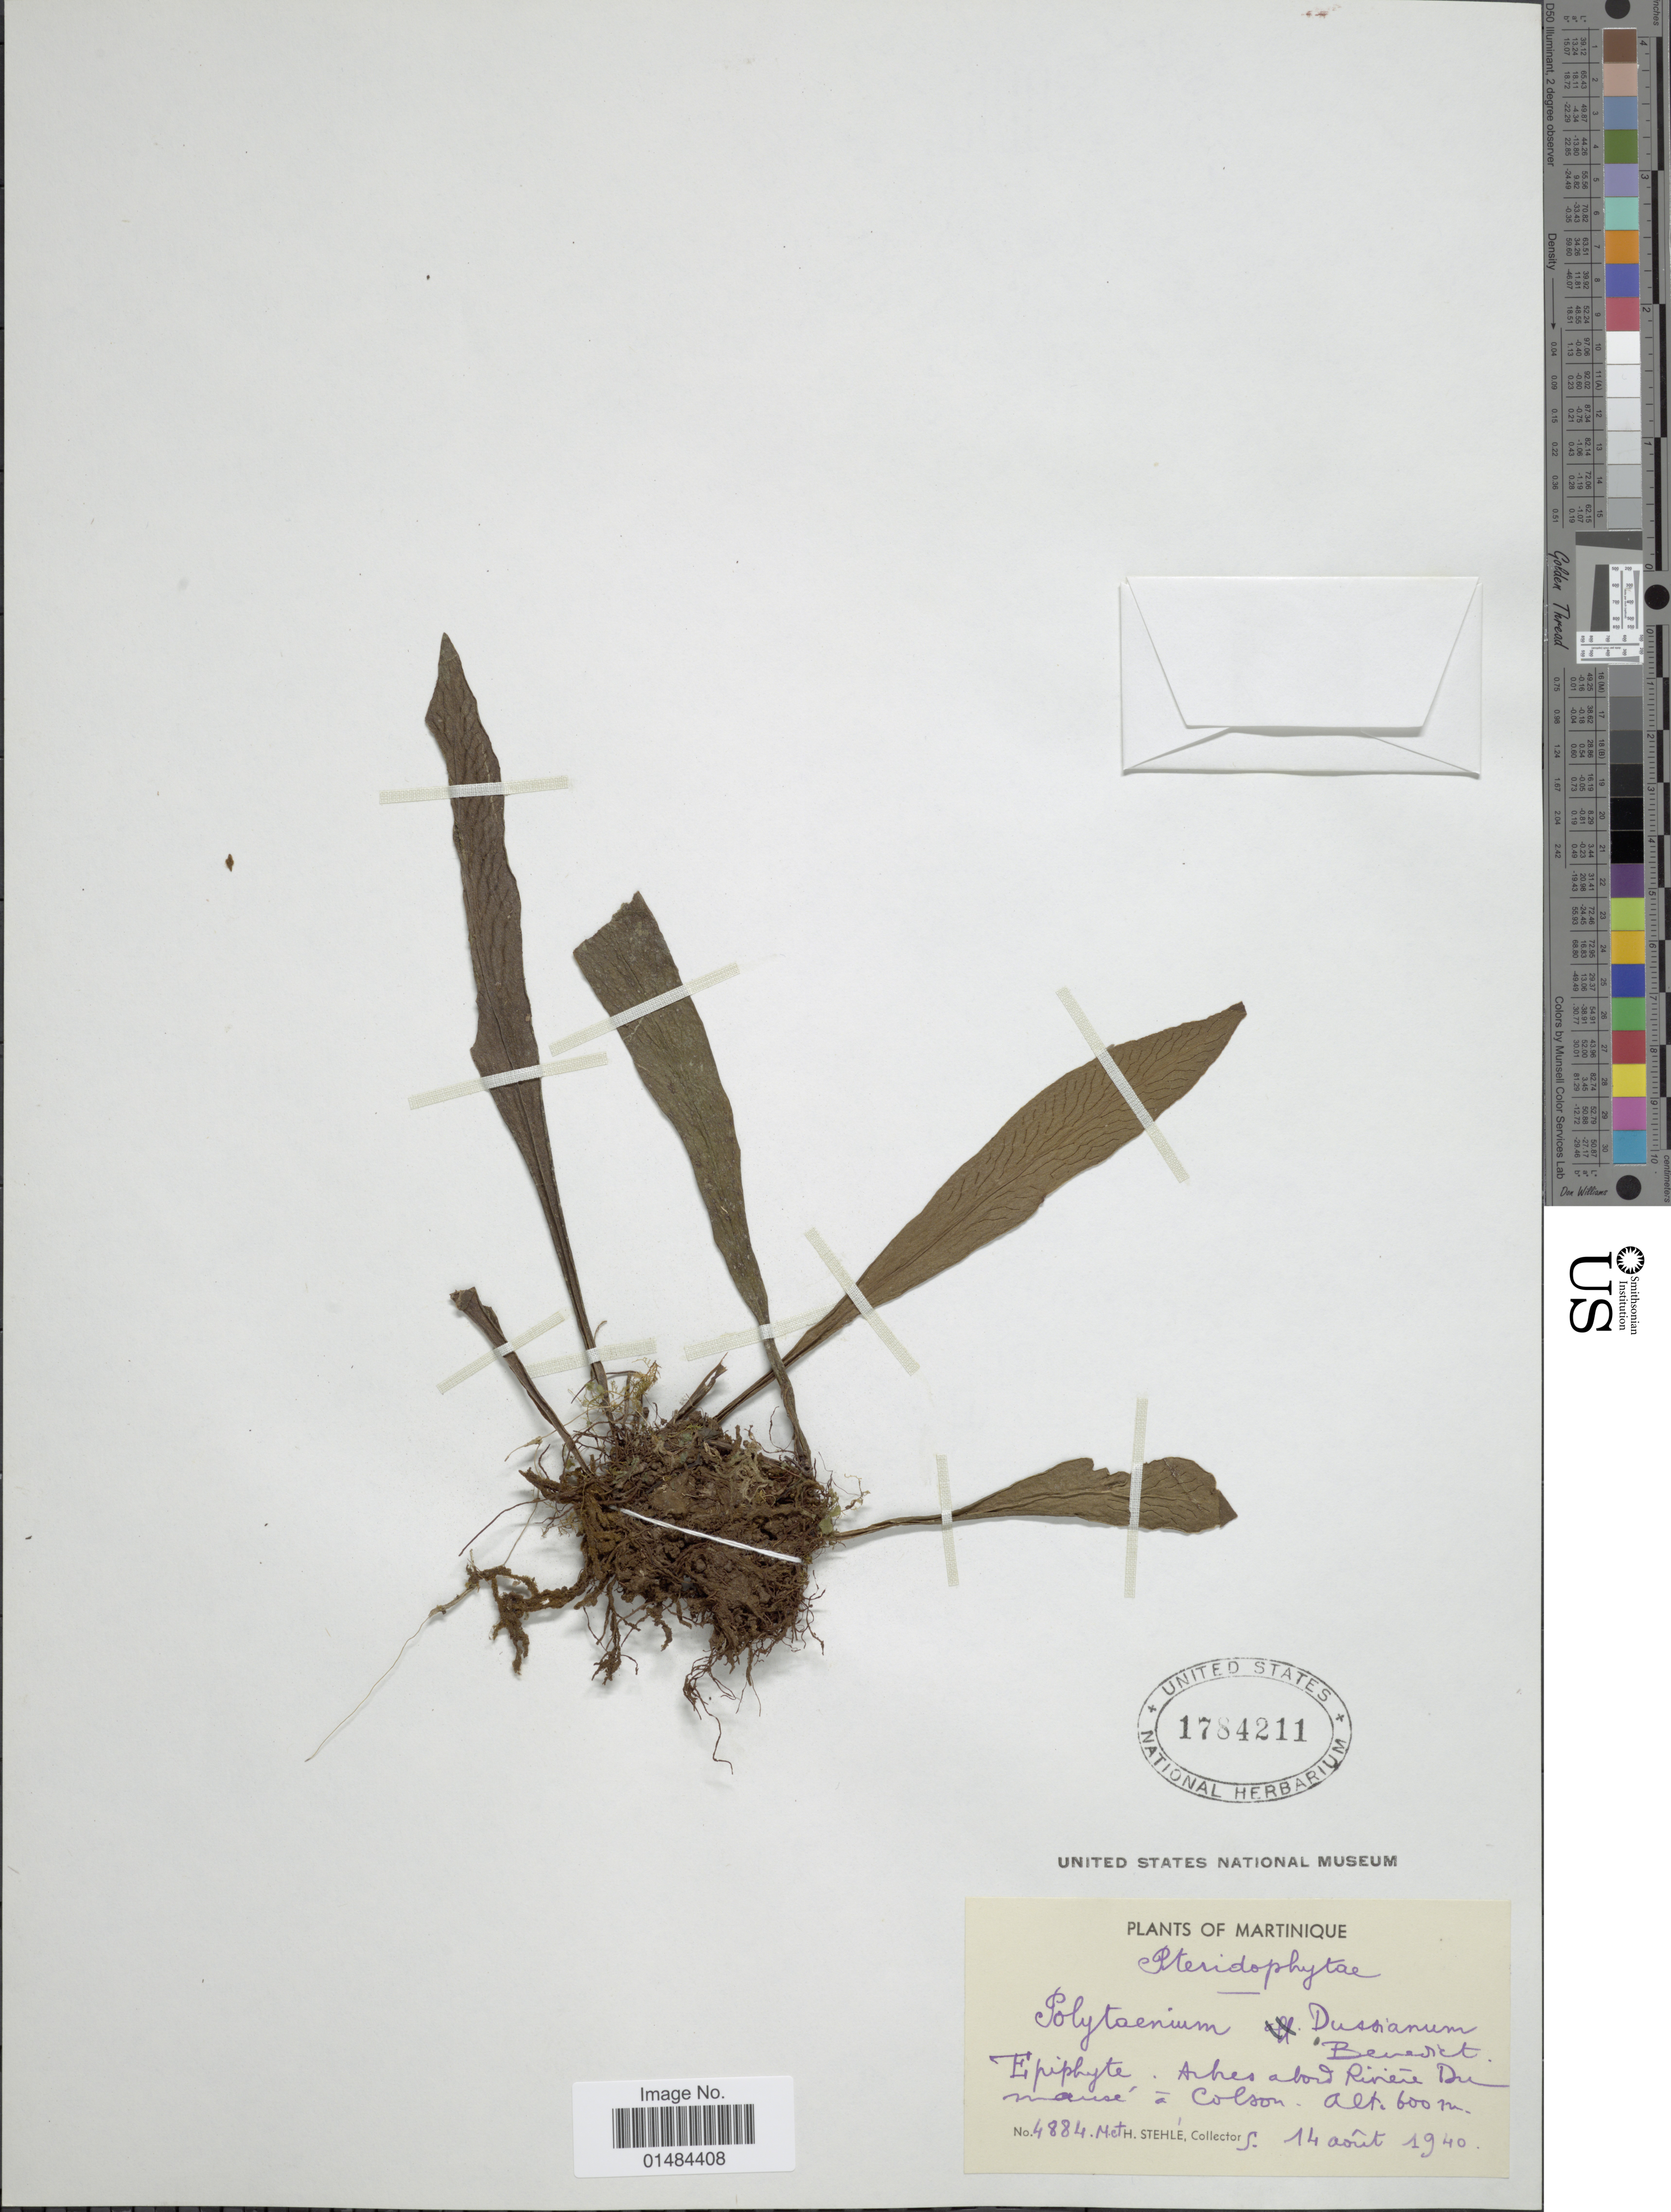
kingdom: Plantae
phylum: Tracheophyta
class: Polypodiopsida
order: Polypodiales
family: Pteridaceae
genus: Polytaenium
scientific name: Polytaenium dussianum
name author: (Benedict) Benedict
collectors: M. Stehlé & H. Stehlé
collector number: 4884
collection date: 1940-08-14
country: Martinique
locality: Martinique, Arbes abord Rivière Dumauzé á Colson.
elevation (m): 600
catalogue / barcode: US 1784211